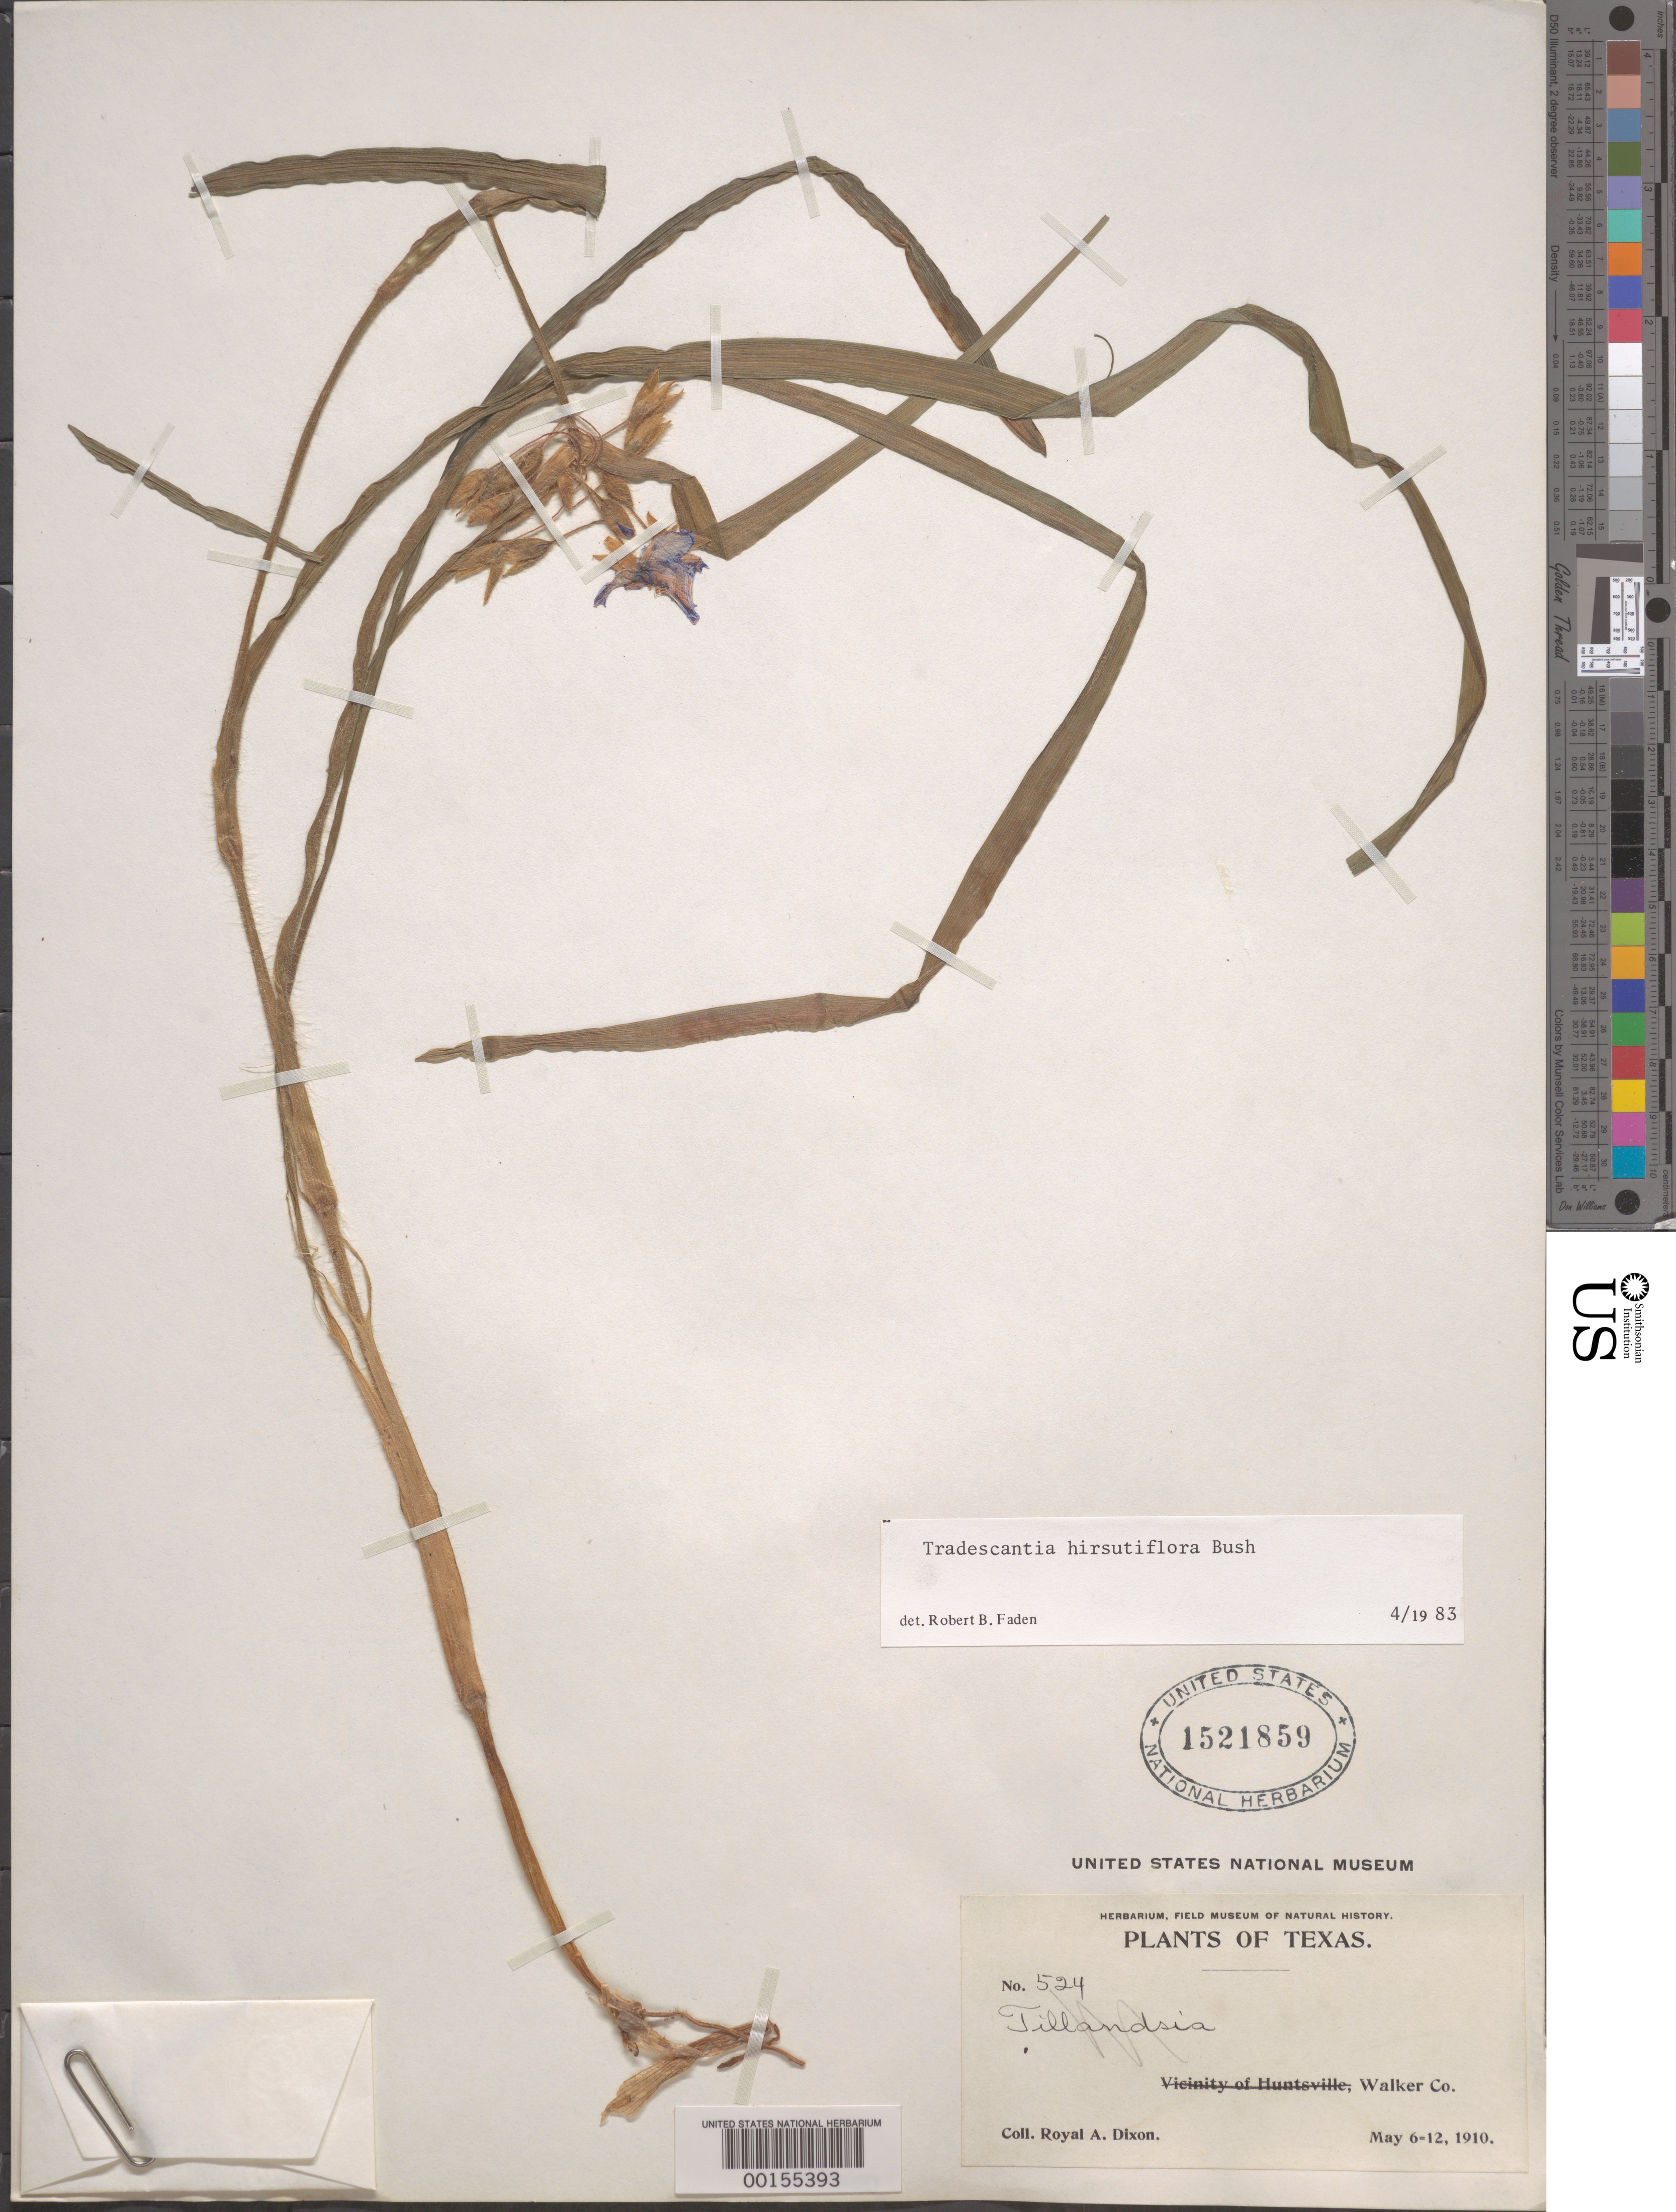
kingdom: Plantae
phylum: Tracheophyta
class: Liliopsida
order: Commelinales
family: Commelinaceae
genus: Tradescantia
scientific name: Tradescantia hirsutiflora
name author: Bush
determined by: Faden, Robert B., (US), Smithsonian Institution - National Museum of Natural History (UNITED STATES)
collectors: R. A. Dixon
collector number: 524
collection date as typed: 06 May 1910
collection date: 1910-05-06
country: United States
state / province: Texas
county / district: Walker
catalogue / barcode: US 1521859